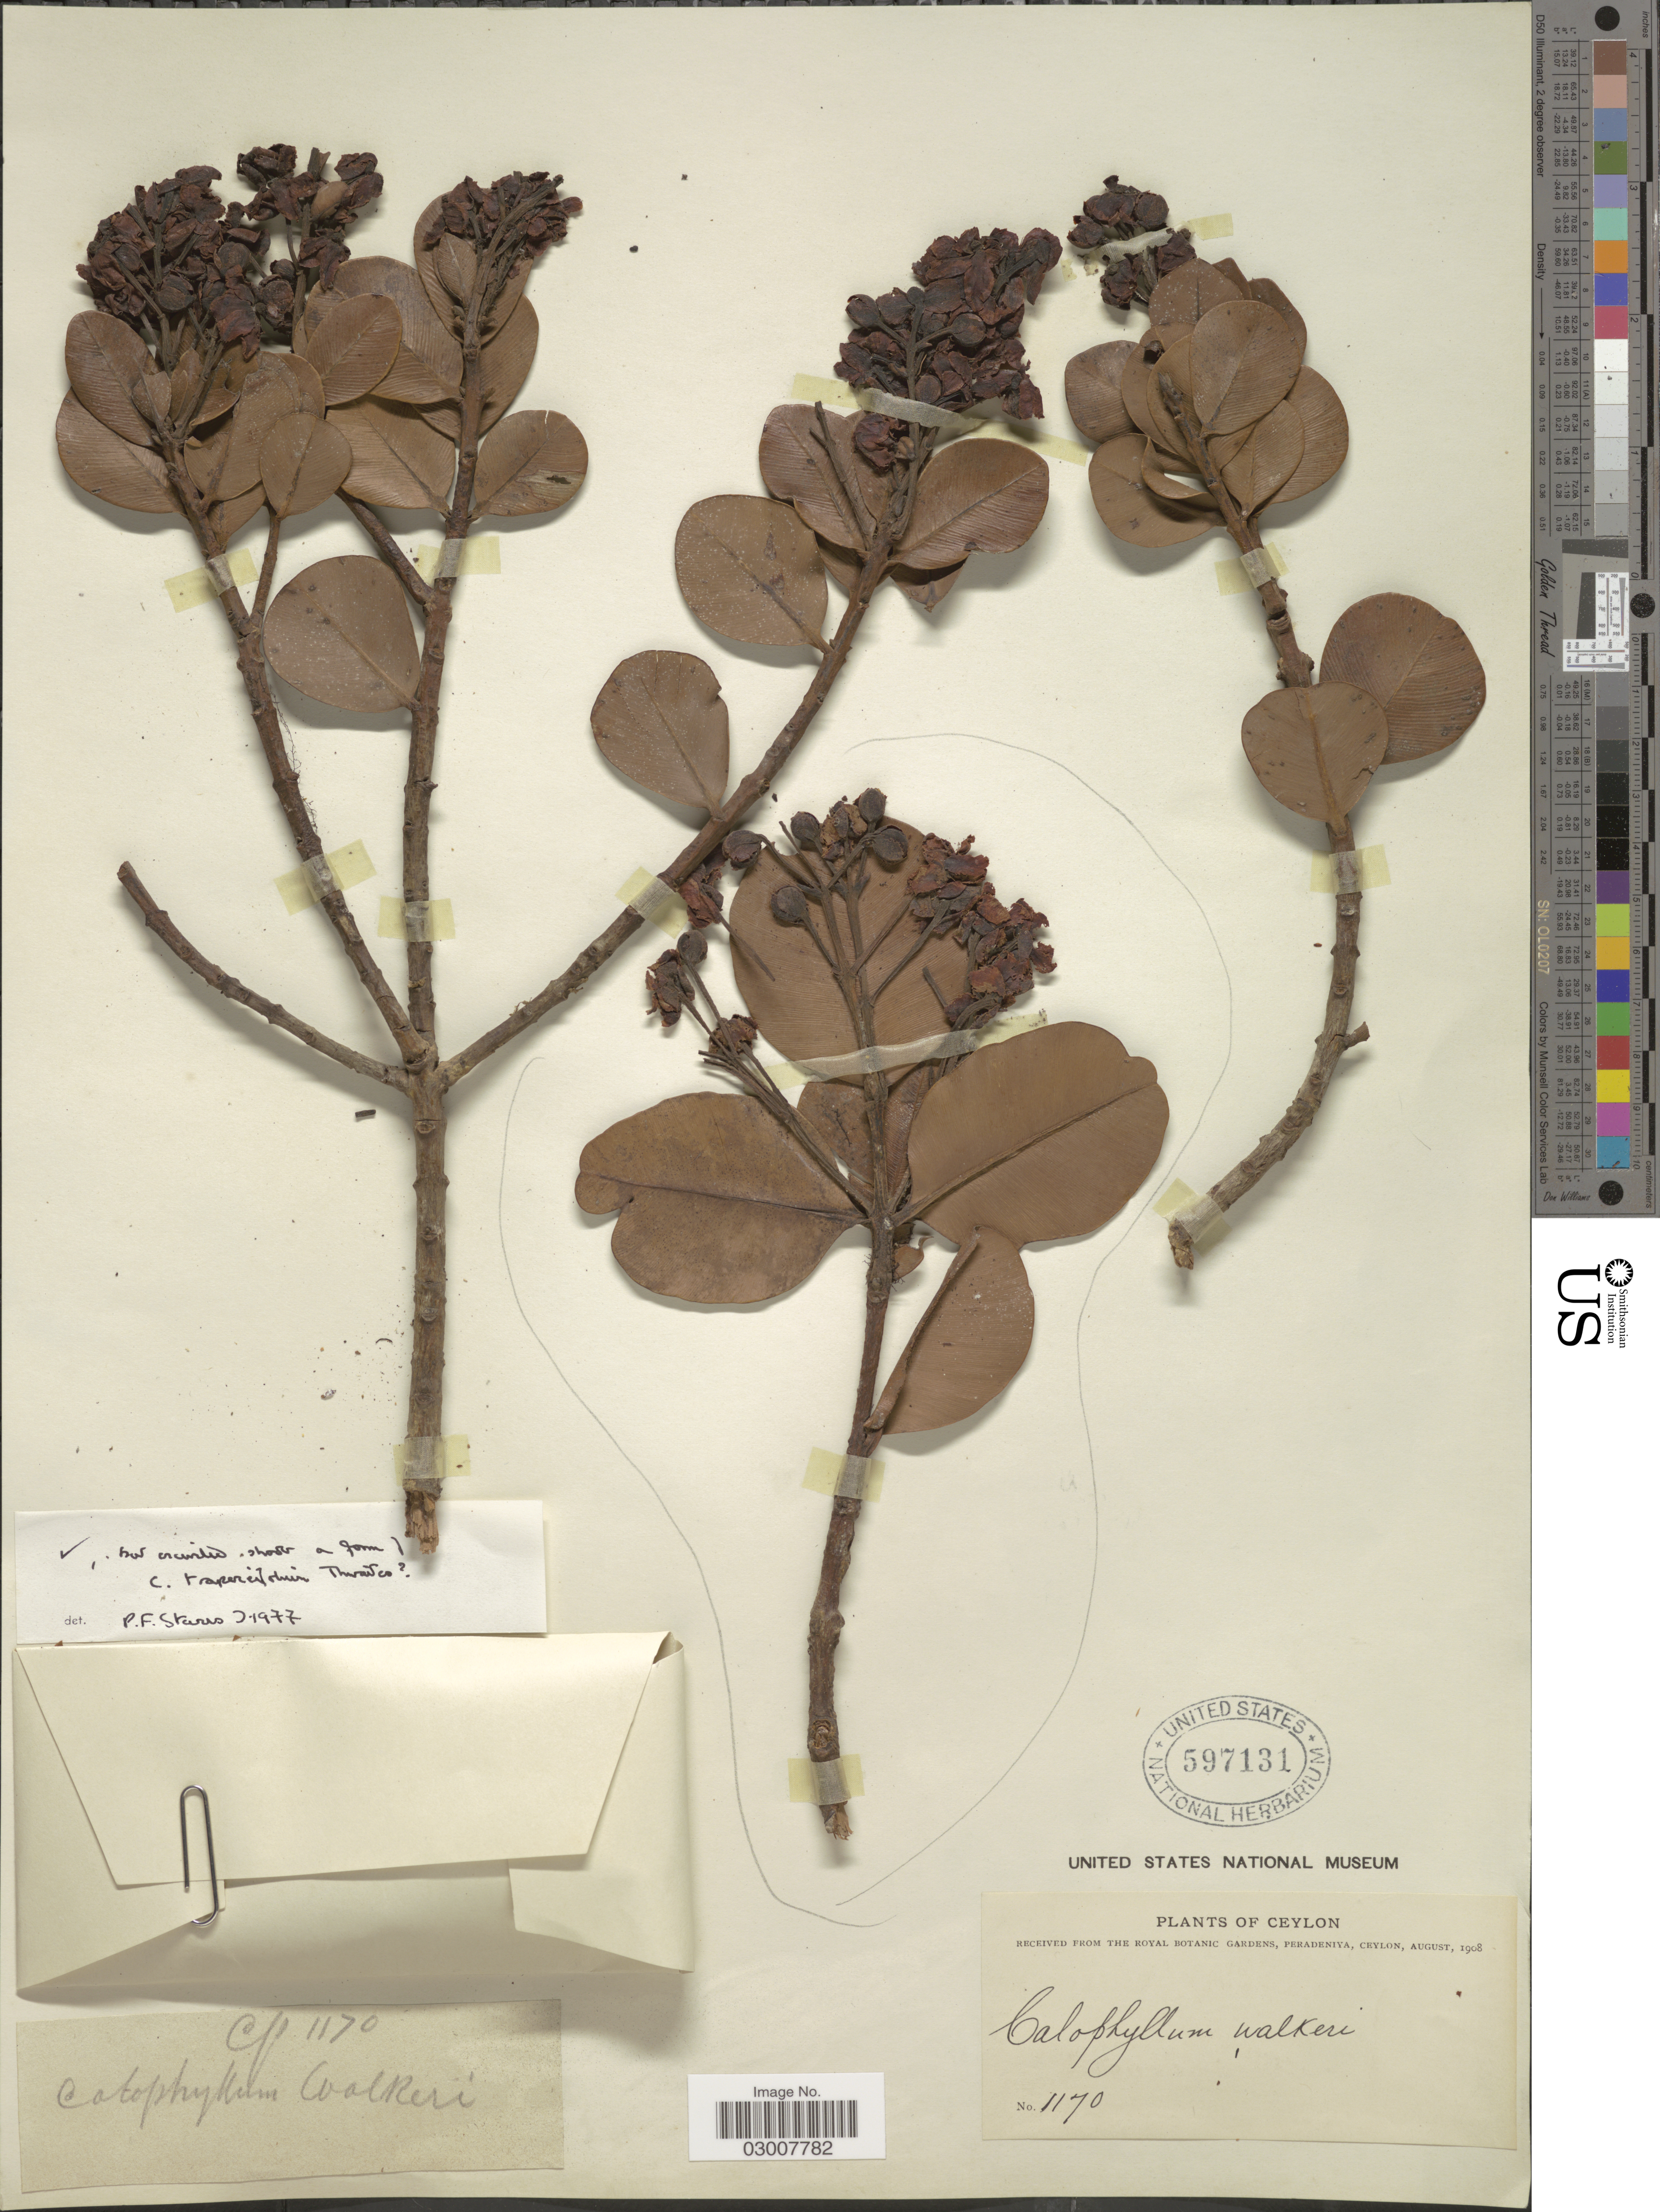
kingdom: Plantae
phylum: Tracheophyta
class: Magnoliopsida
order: Malpighiales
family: Calophyllaceae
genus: Calophyllum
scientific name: Calophyllum walkeri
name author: Wight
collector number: CP1170*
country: Sri Lanka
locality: Ceylon.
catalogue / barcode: US 597131